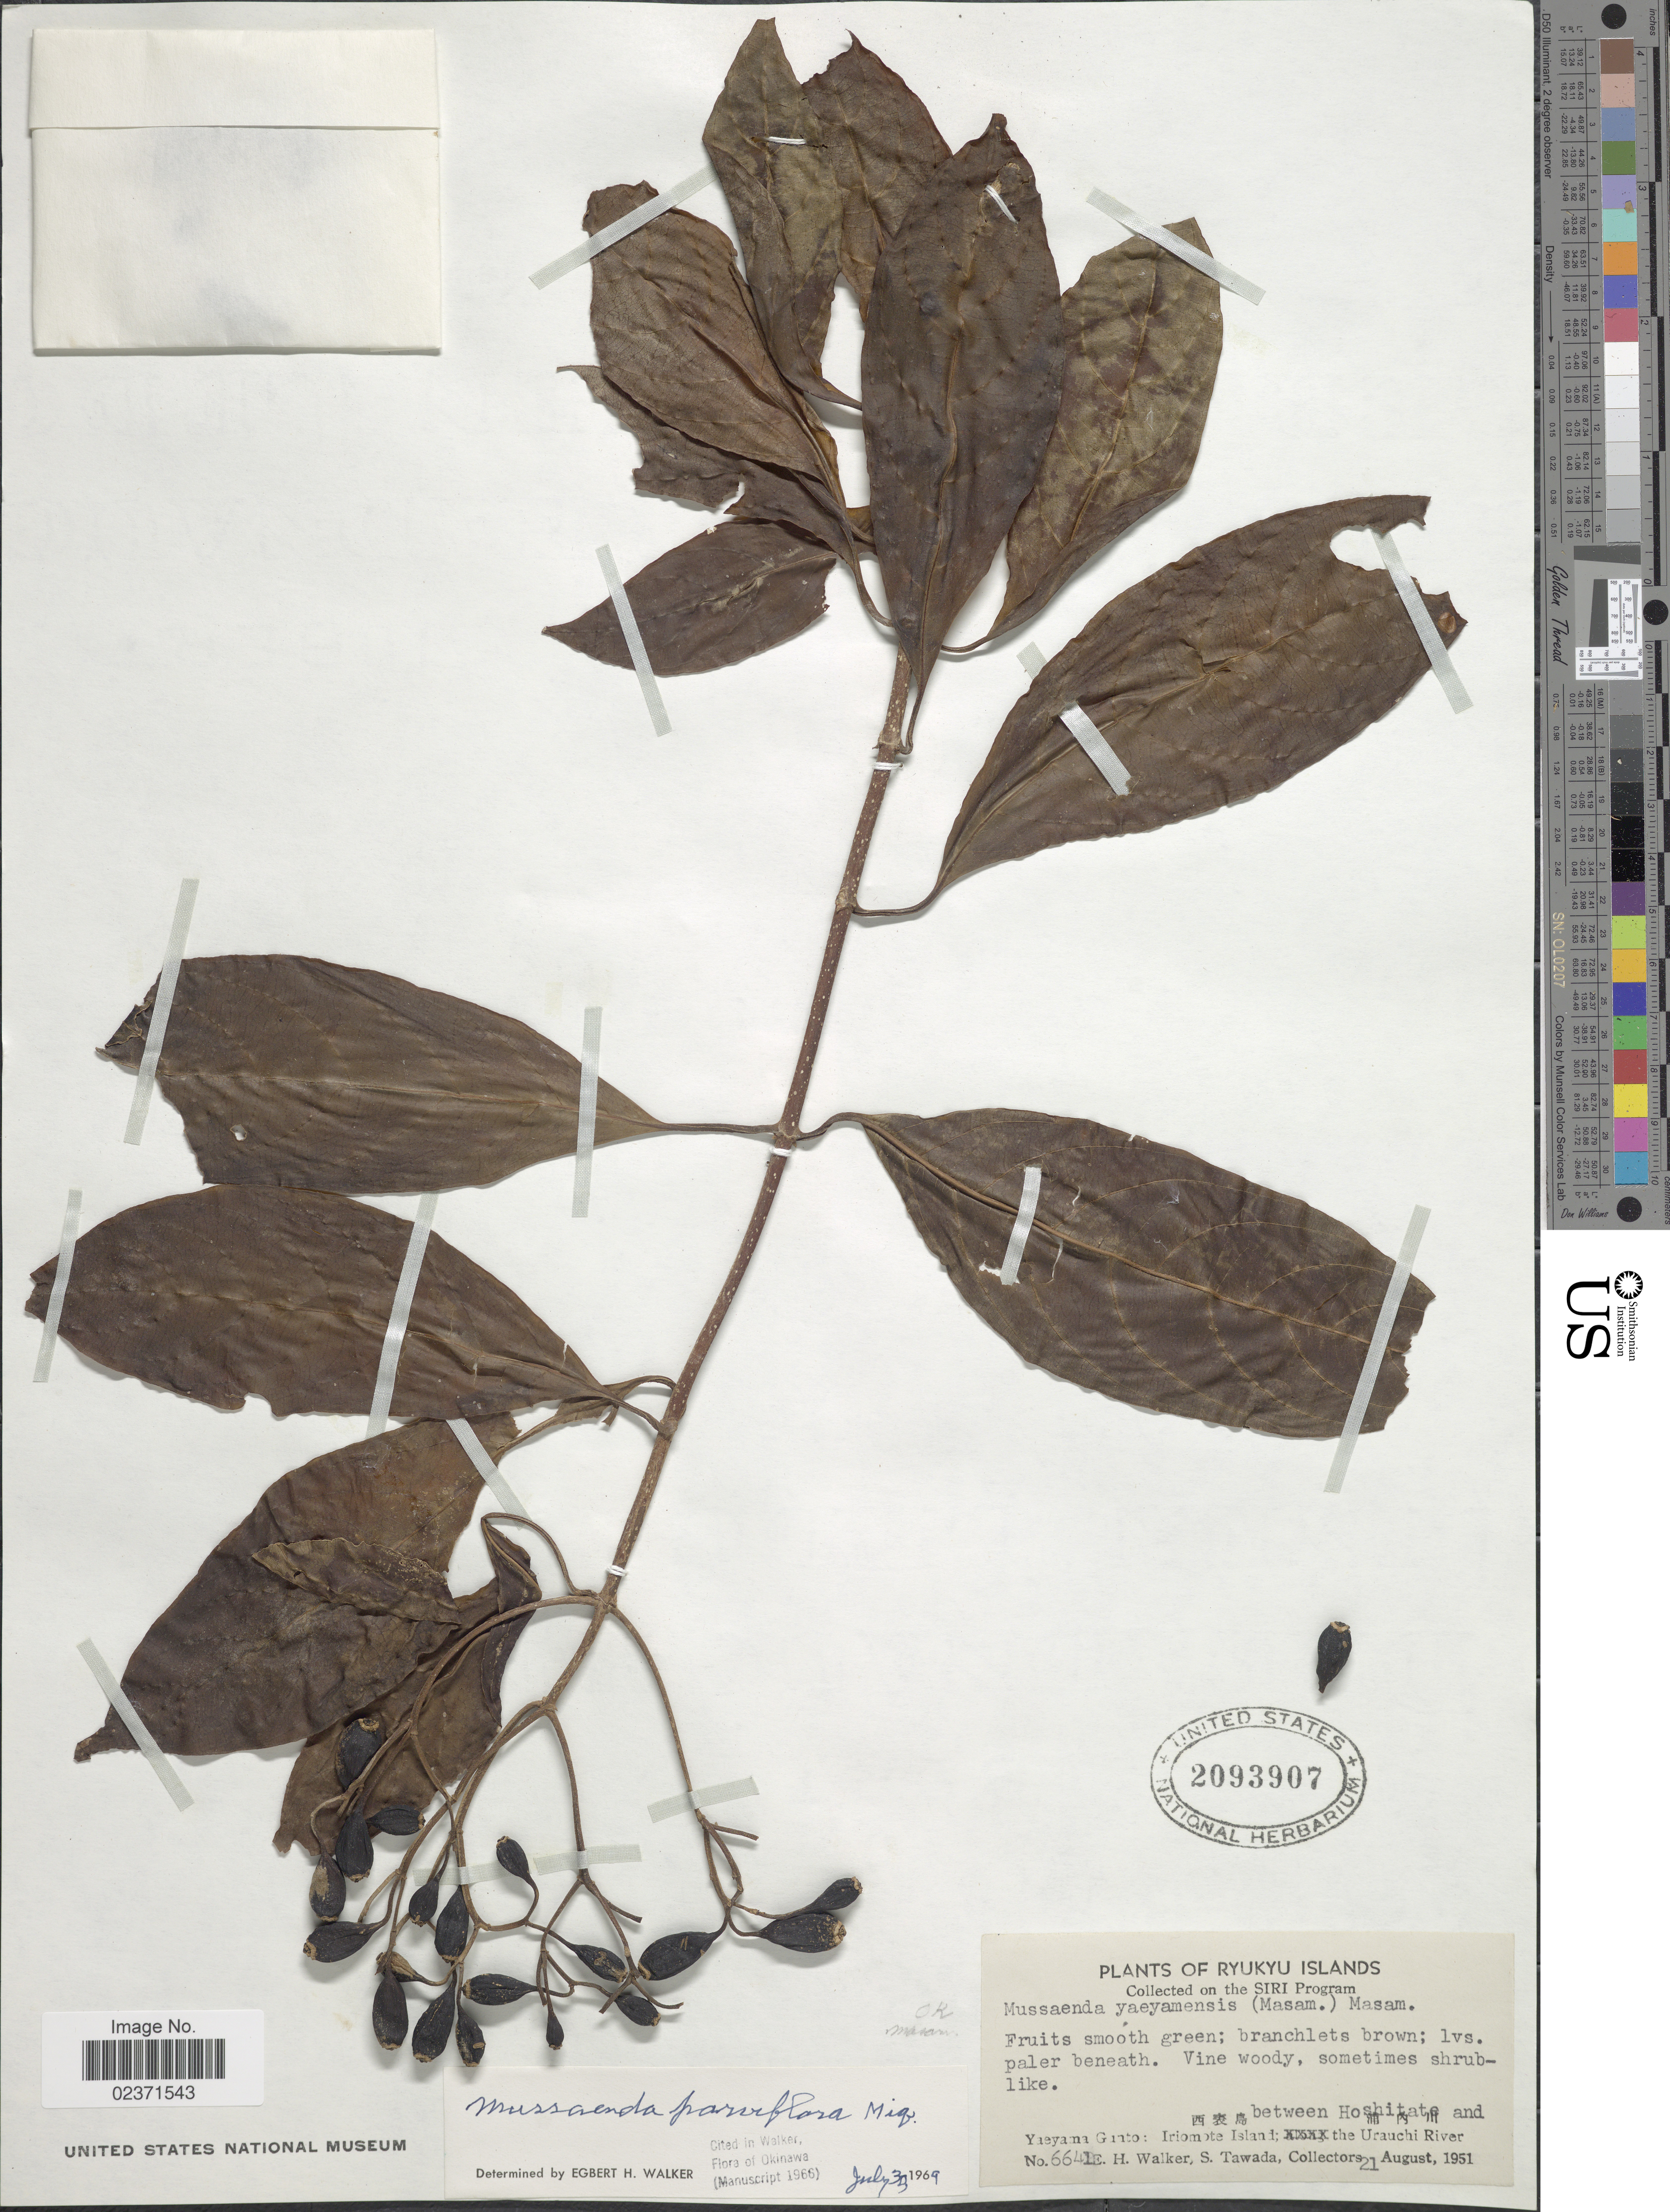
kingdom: Plantae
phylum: Tracheophyta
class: Magnoliopsida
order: Gentianales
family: Rubiaceae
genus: Mussaenda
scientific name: Mussaenda parviflora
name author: Miq.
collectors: E. H. Walker & S. Tawada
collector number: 6641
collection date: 1951-08-21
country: Japan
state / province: Okinawa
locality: Ryukyu Islands, between Hoshitate and Yaeyama Gunto: Iriomote Island; the Urauchi River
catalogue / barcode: US 2093907